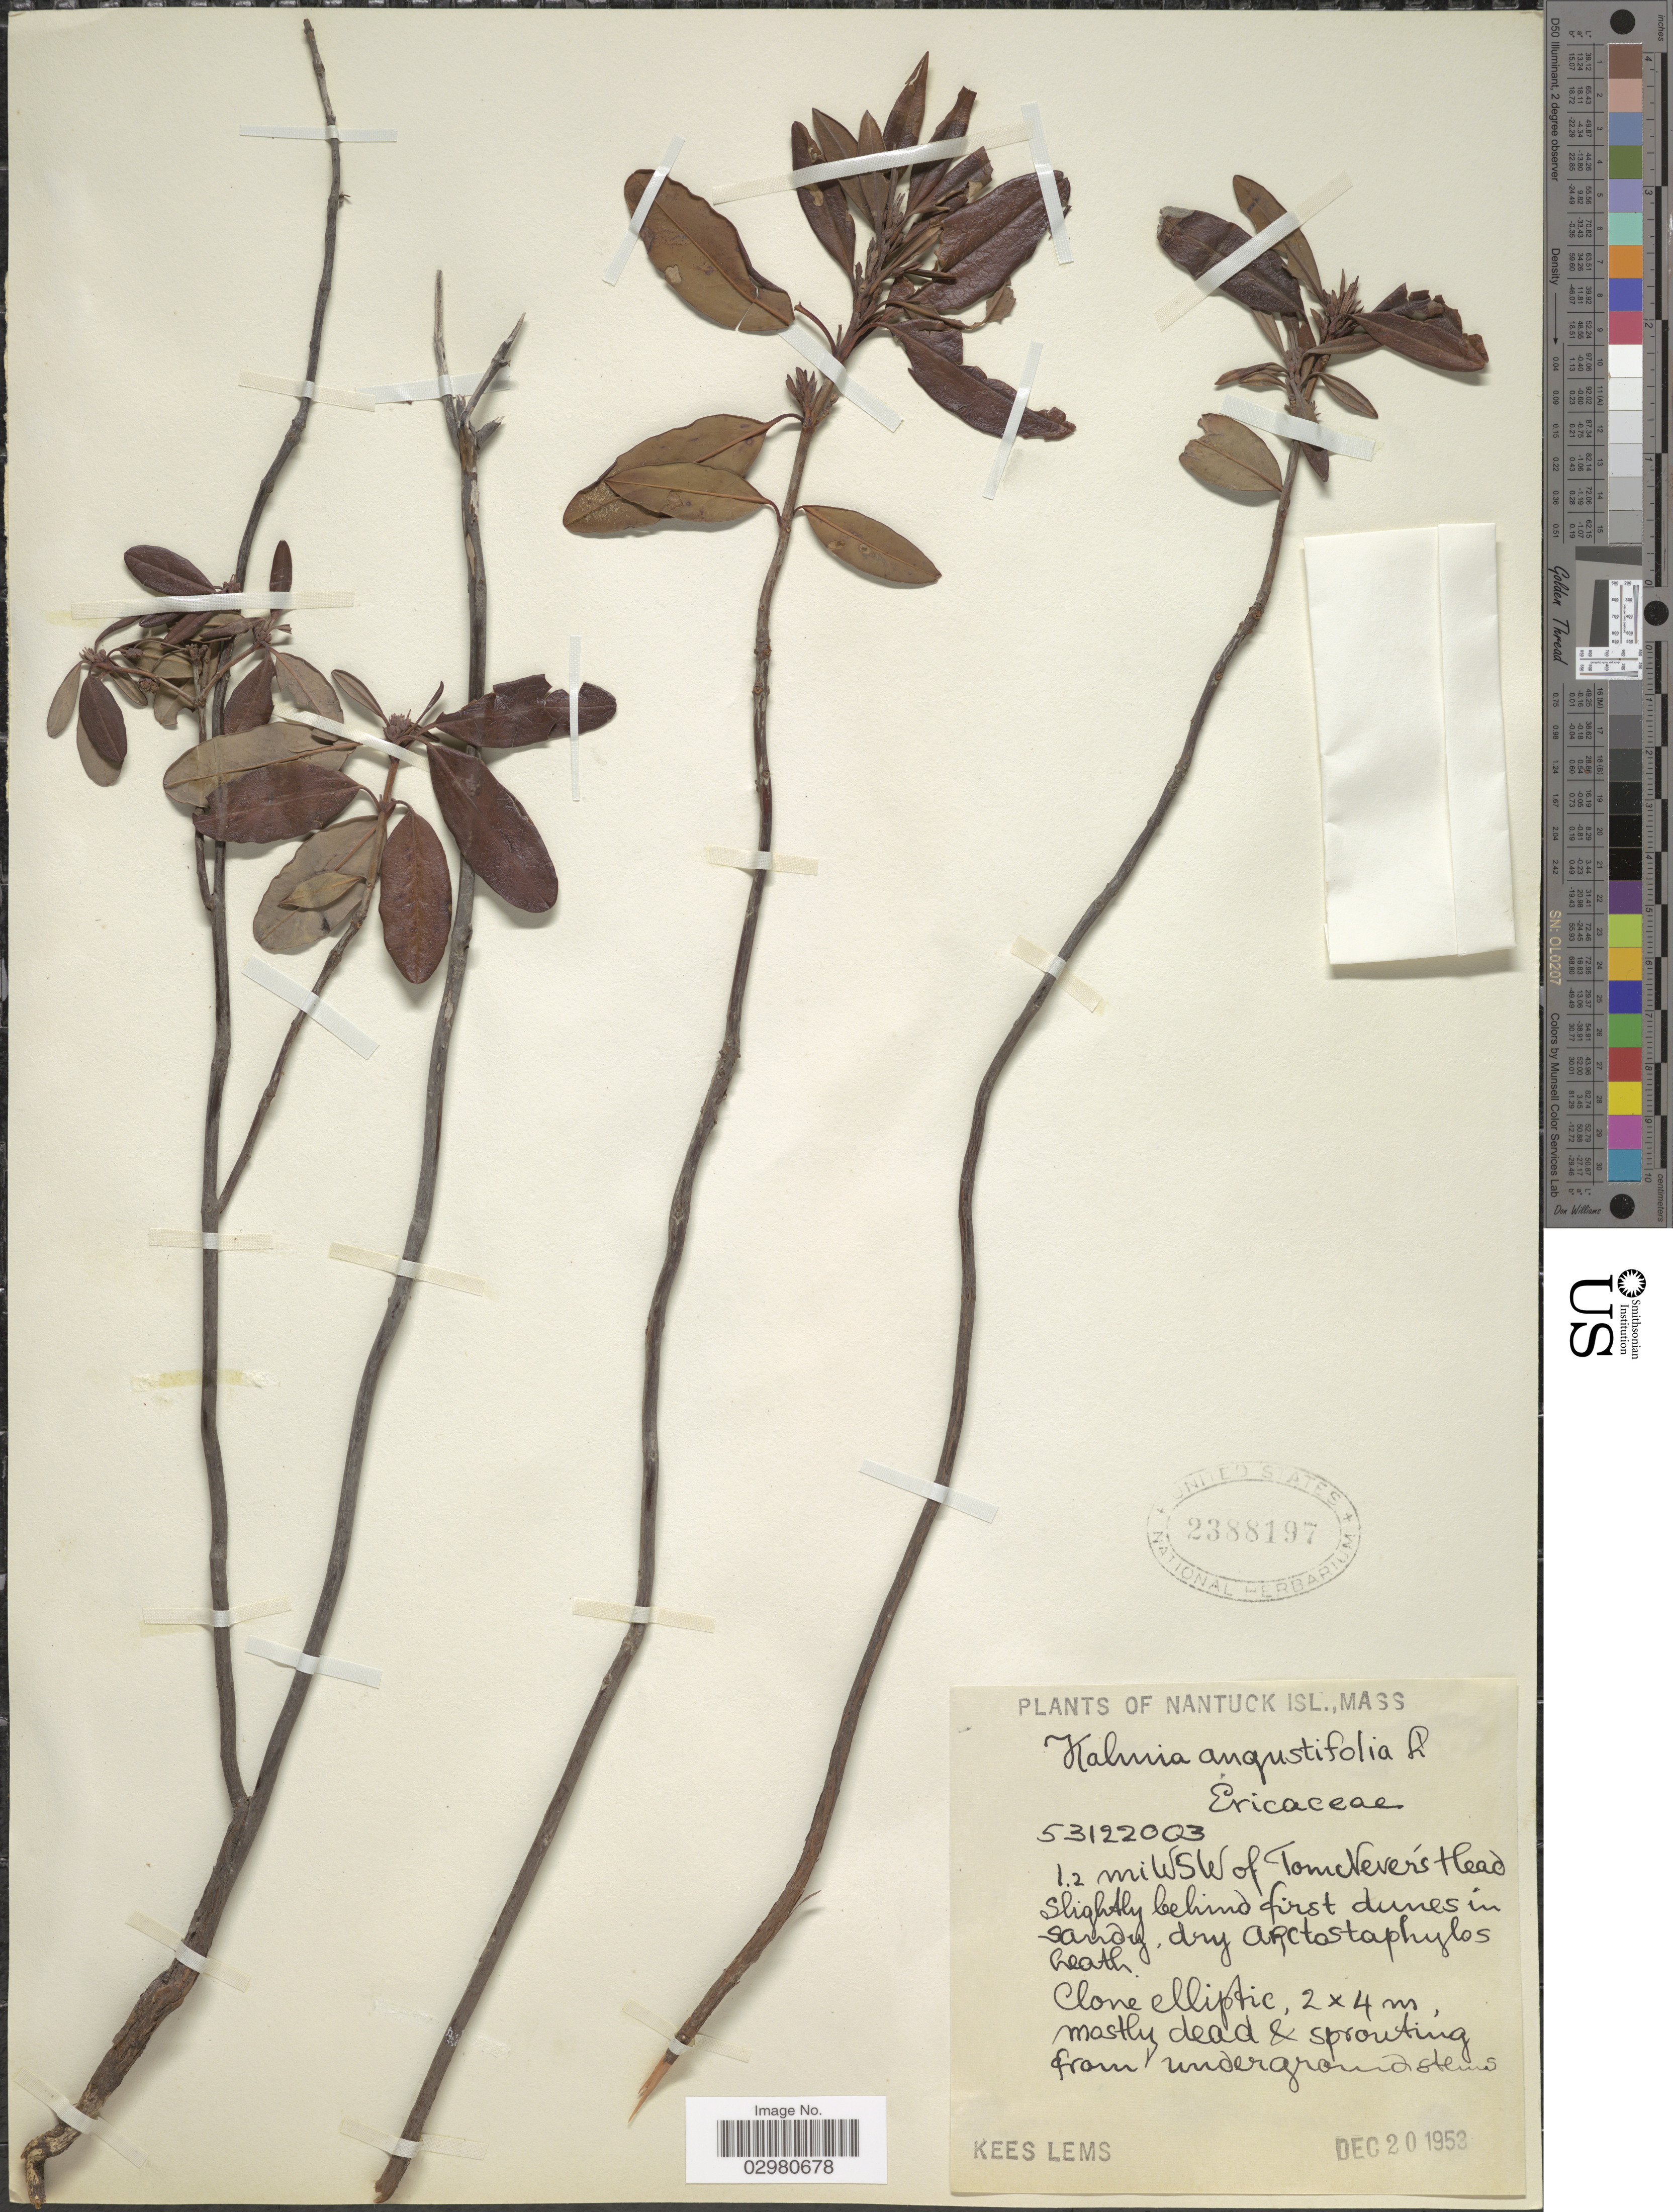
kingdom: Plantae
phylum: Tracheophyta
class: Magnoliopsida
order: Ericales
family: Ericaceae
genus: Kalmia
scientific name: Kalmia angustifolia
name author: L.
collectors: K. Lems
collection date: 1952-12-20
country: United States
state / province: Massachusetts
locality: Nantuck Isl., Mass. 1.2 mi WSW of Tom Never's Head.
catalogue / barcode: US 2388197